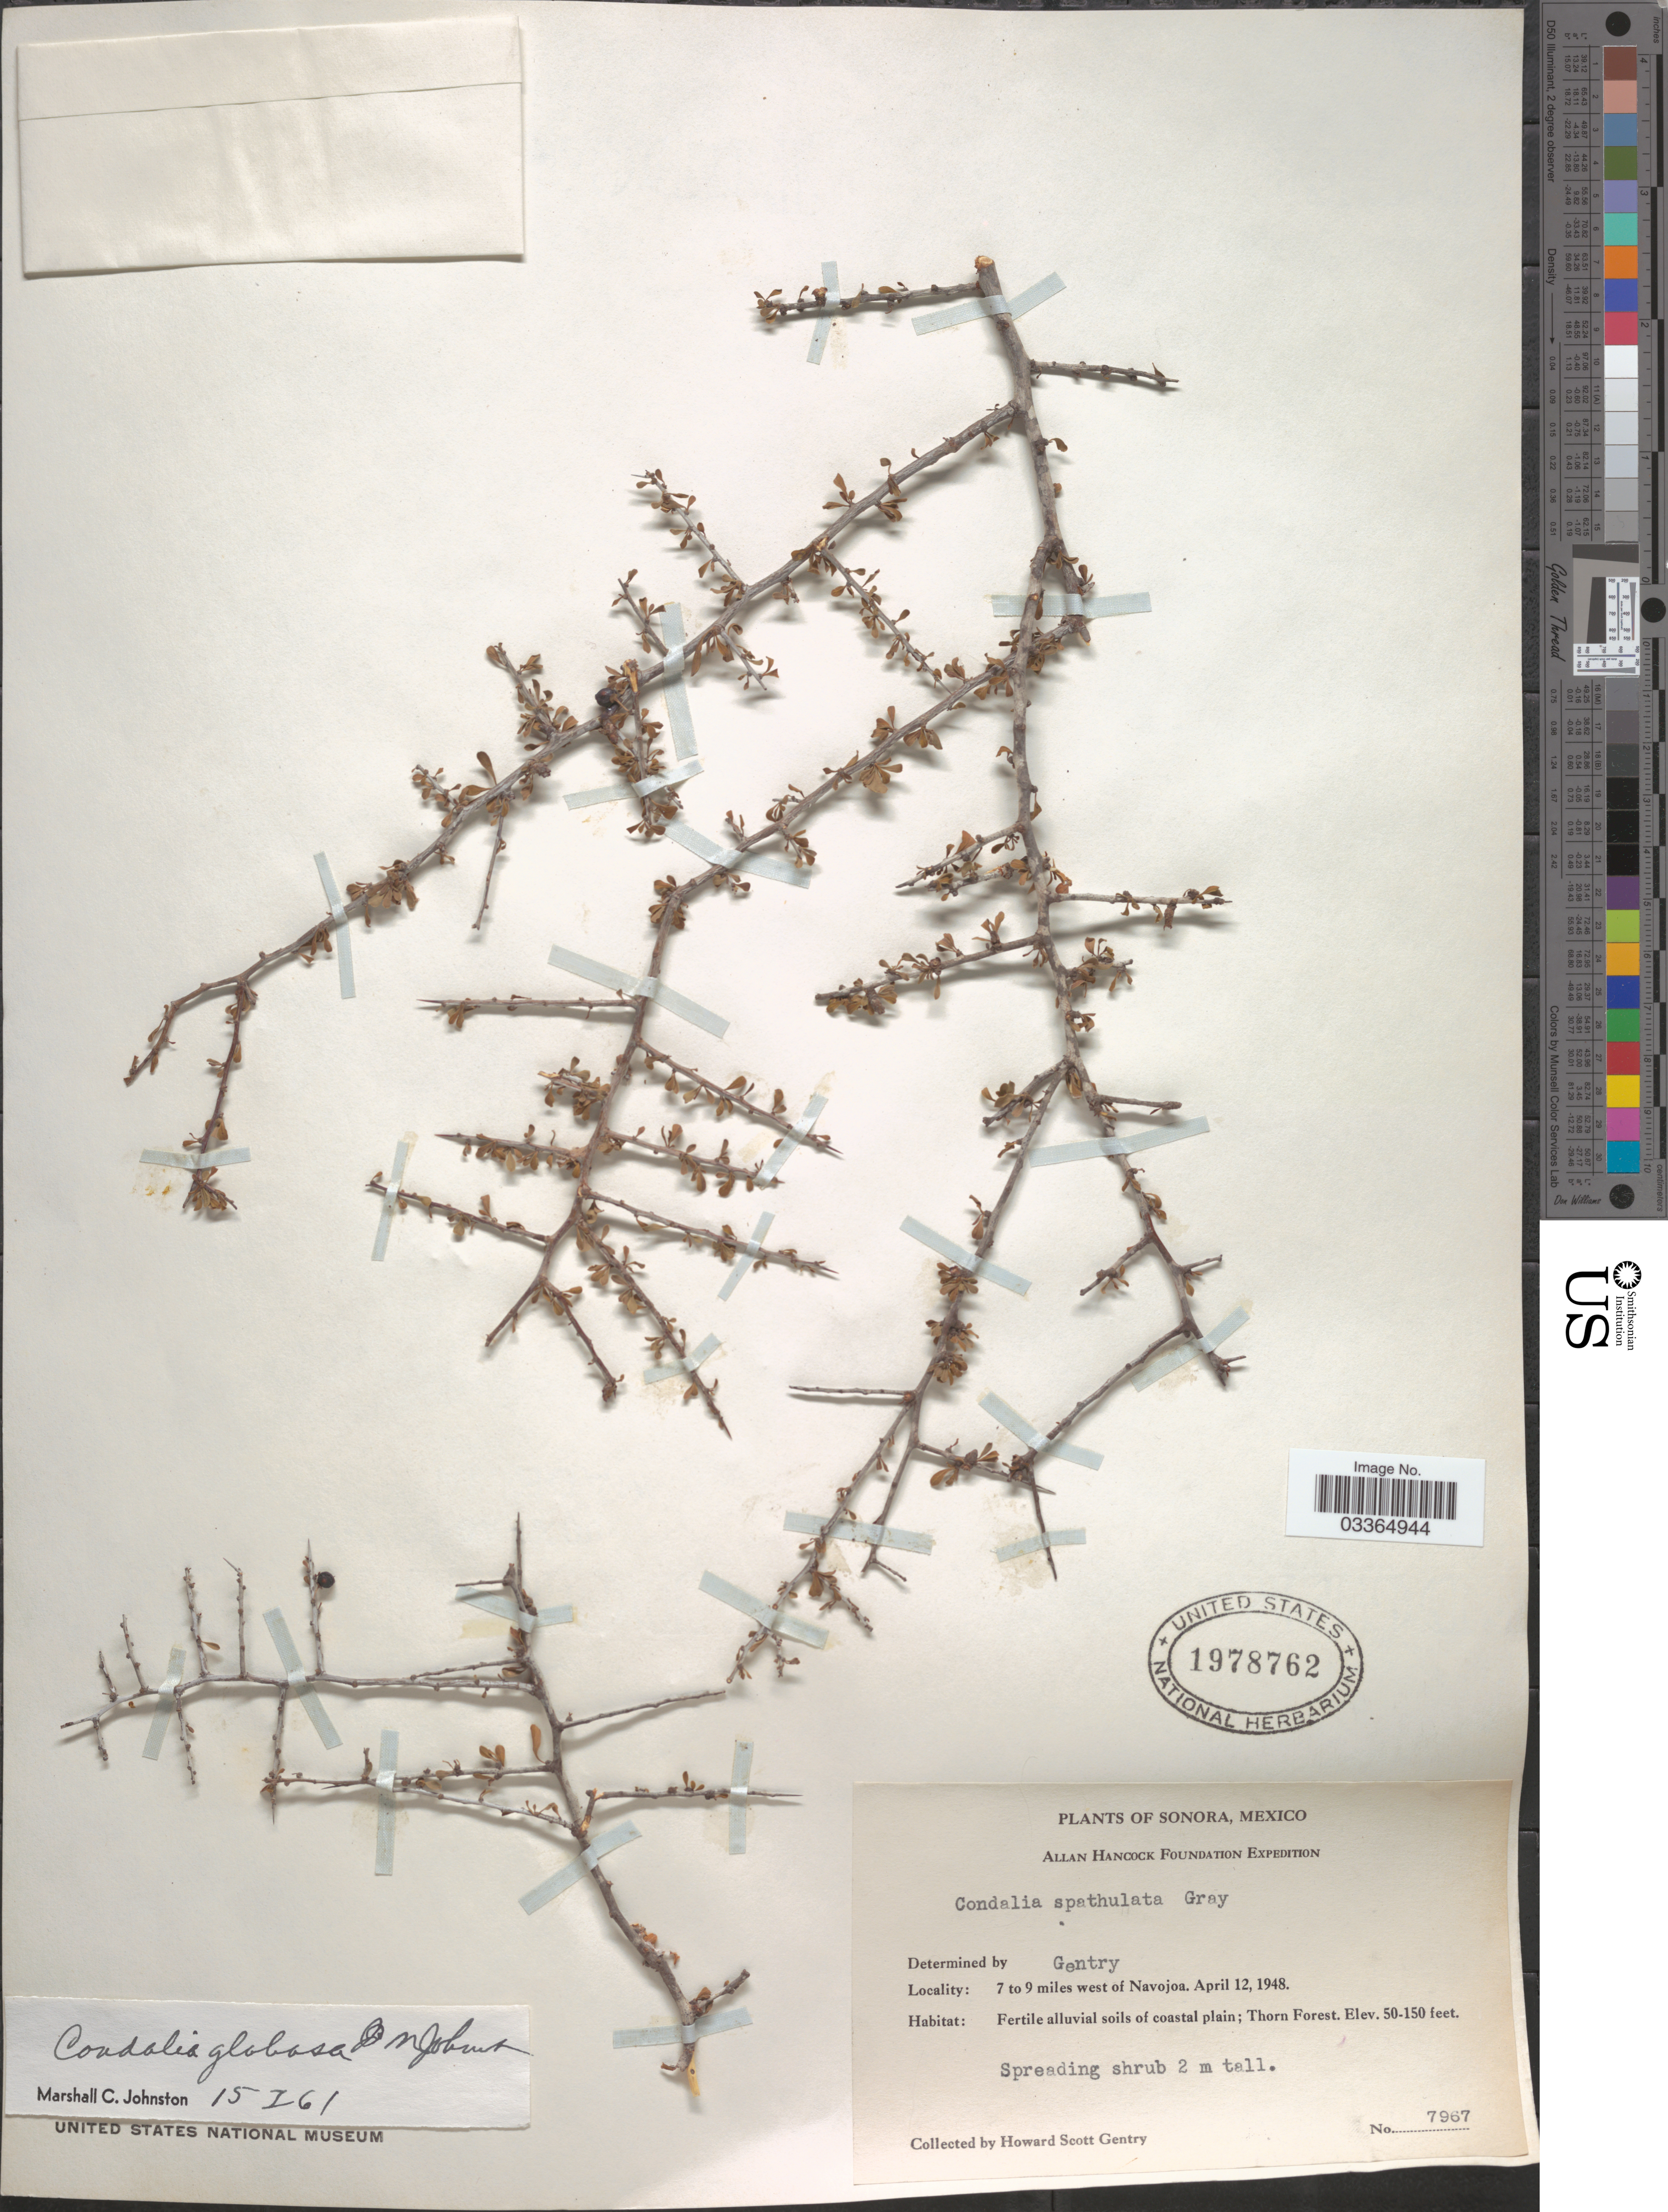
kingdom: Plantae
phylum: Tracheophyta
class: Magnoliopsida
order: Rosales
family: Rhamnaceae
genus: Condalia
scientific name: Condalia globosa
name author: I.M. Johnst.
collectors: H. S. Gentry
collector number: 7967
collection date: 1948-04-12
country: Mexico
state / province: Sonora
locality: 7 to 9 miles west of Navojoa, Thorn Forest.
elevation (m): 15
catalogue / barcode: US 1978762